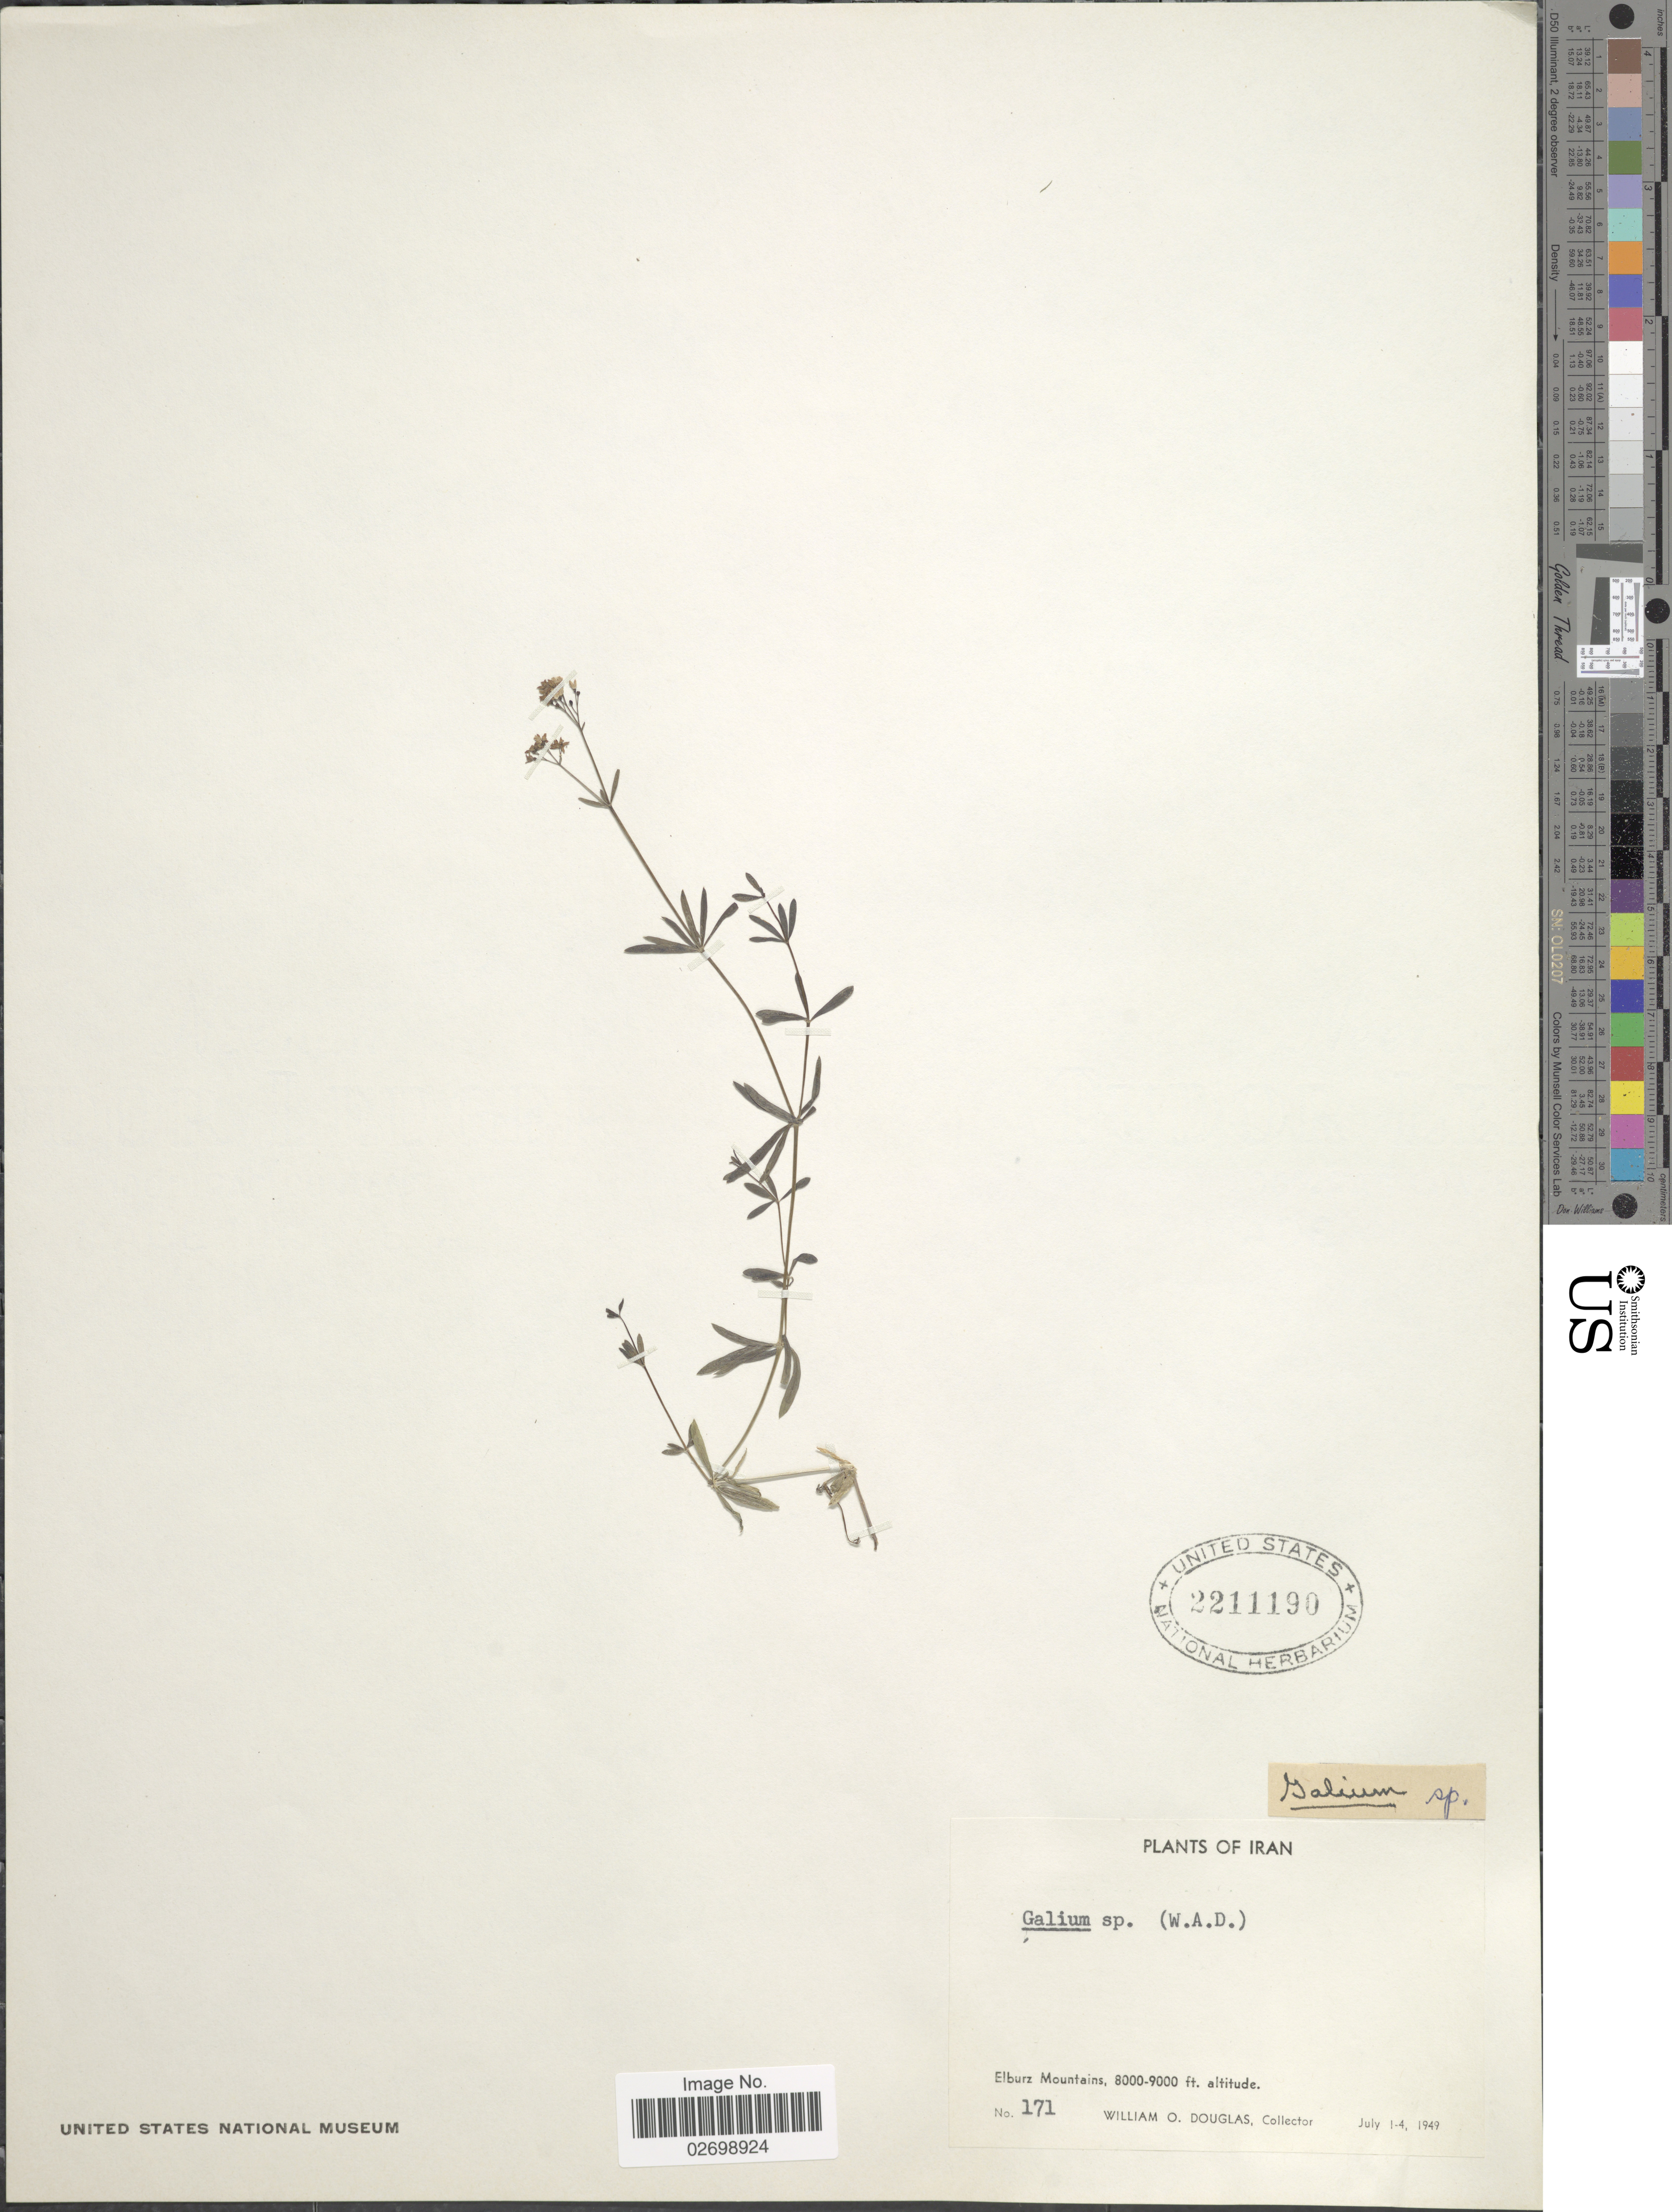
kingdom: Plantae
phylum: Tracheophyta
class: Magnoliopsida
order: Gentianales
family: Rubiaceae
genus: Galium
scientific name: Galium sp.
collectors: W. Douglas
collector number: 171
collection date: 1949-07-01/1949-07-04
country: Iran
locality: Elburz Mountains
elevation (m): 2438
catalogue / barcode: US 2211190